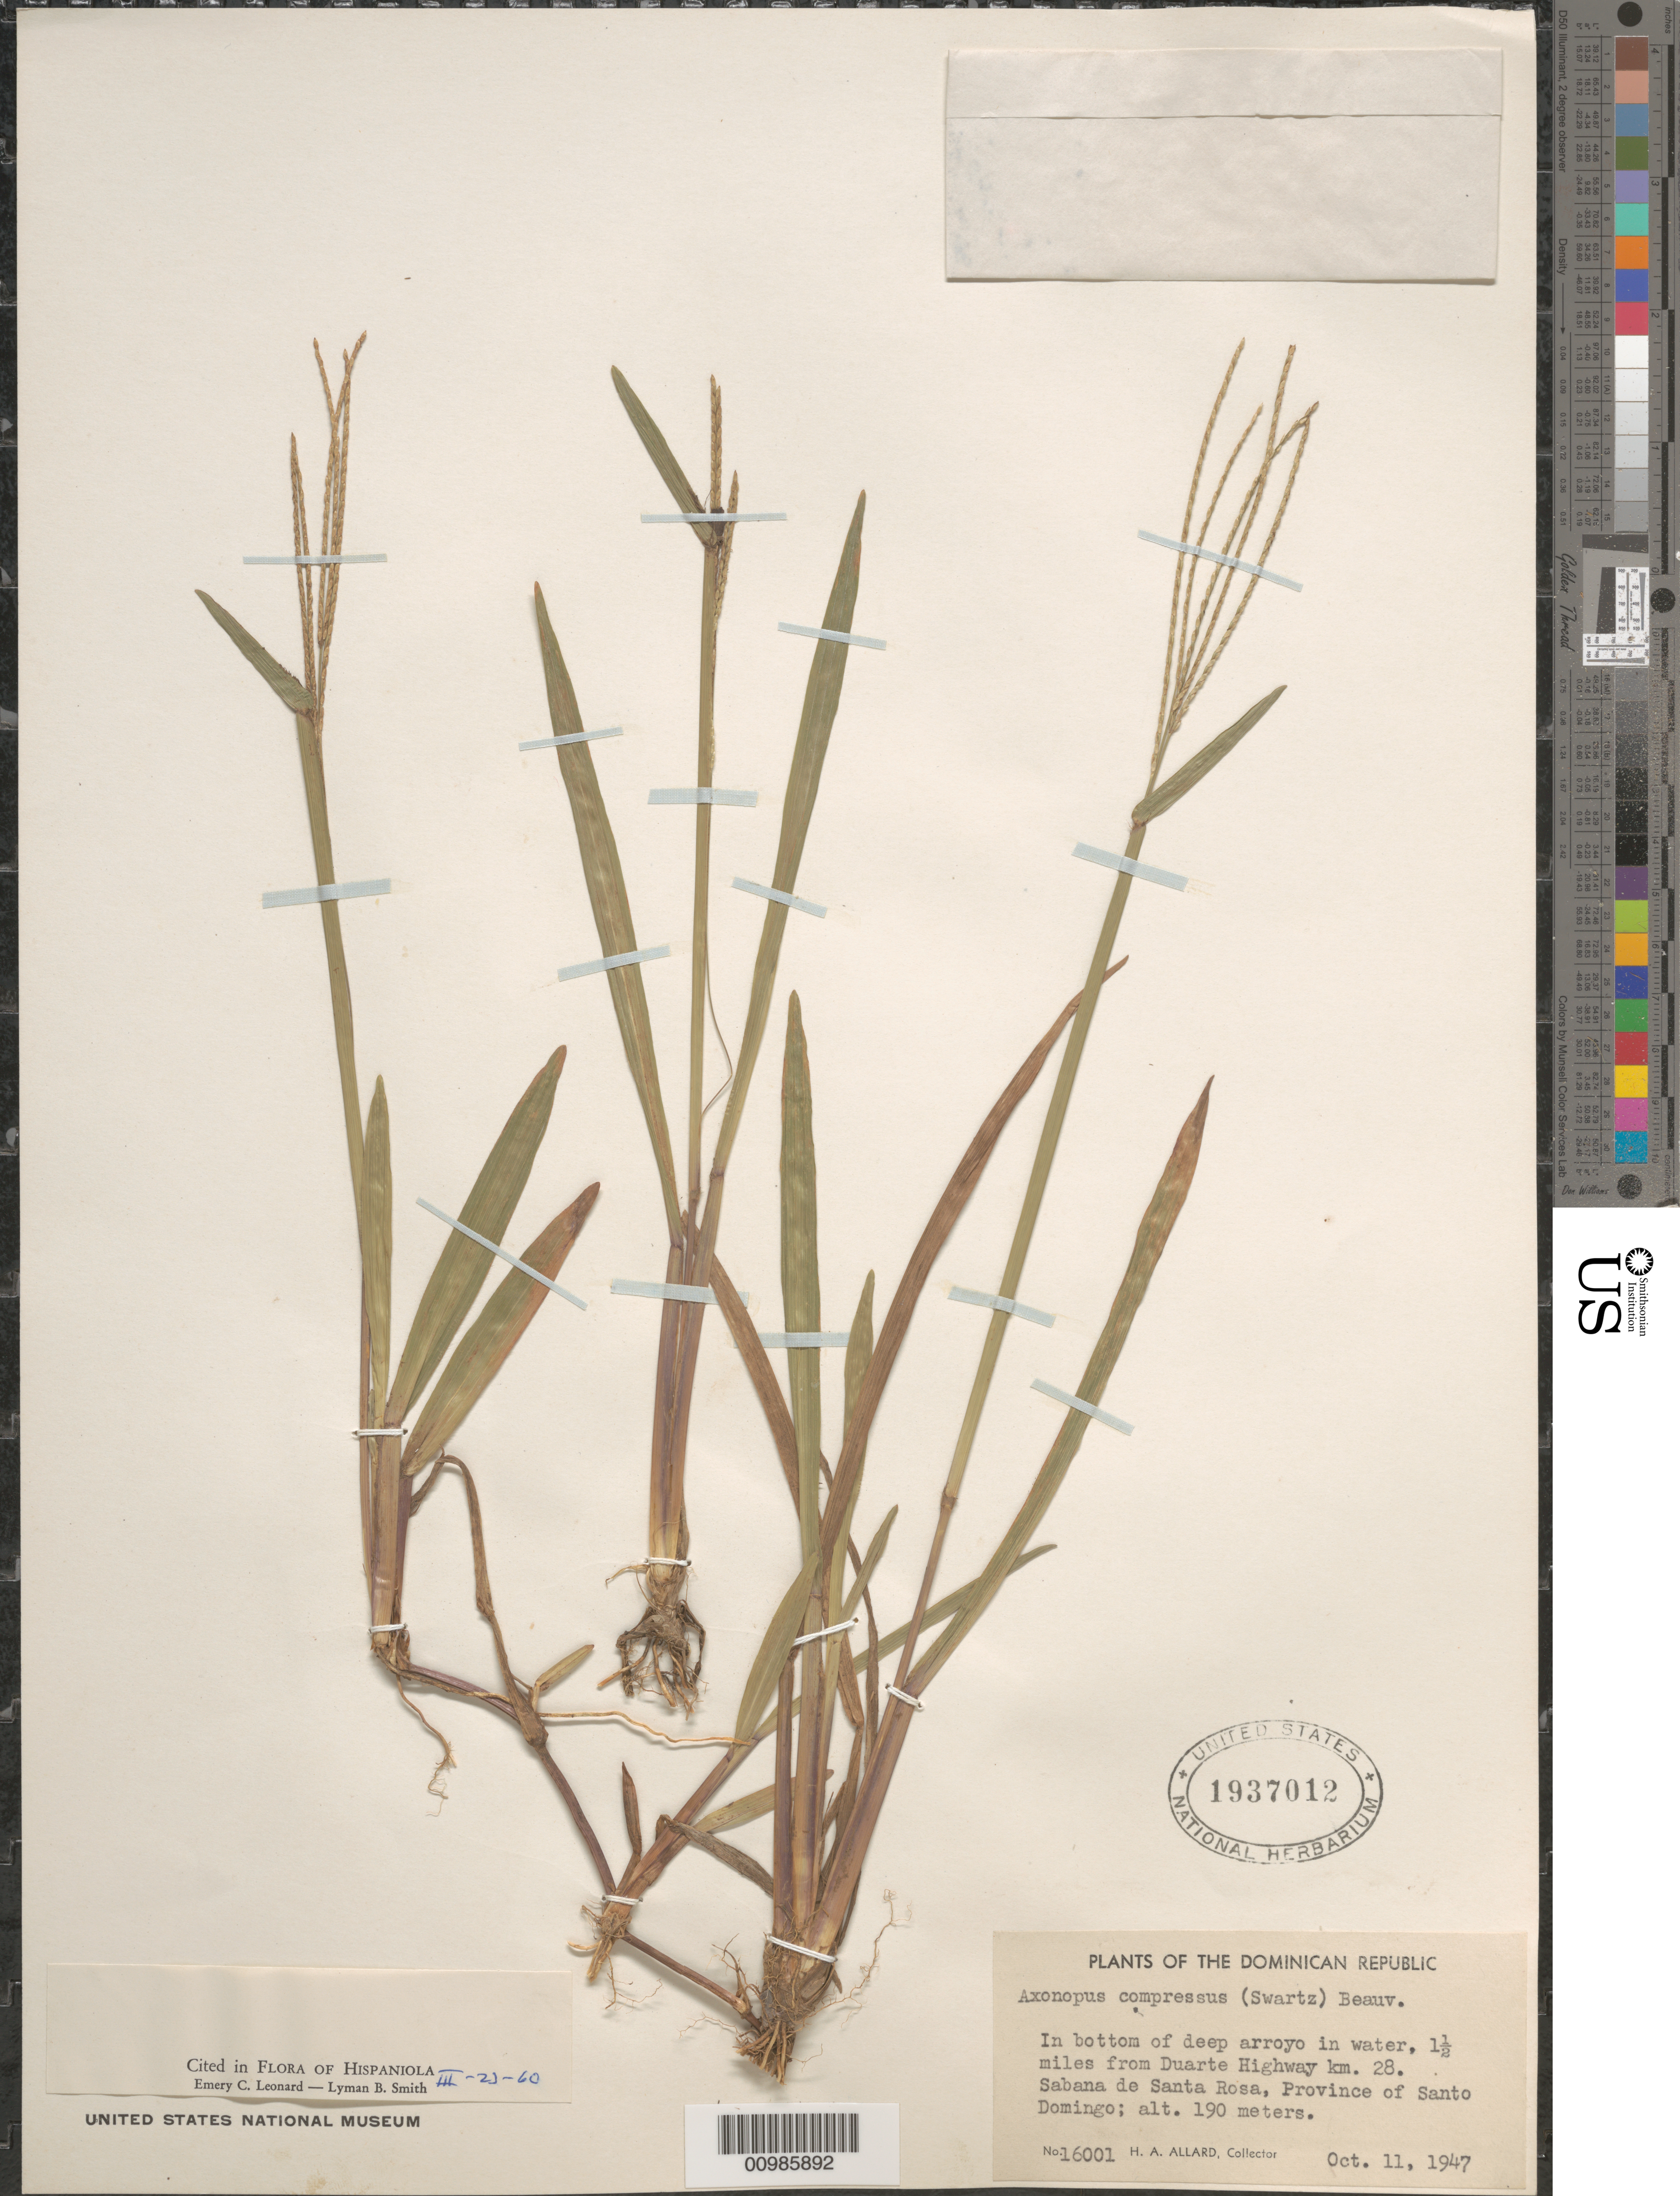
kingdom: Plantae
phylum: Tracheophyta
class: Liliopsida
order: Poales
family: Poaceae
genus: Axonopus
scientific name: Axonopus compressus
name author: (Sw.) P. Beauv.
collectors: H. A. Allard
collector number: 16001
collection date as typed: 11 Oct 1947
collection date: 1947-10-11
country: Dominican Republic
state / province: Distrito Nacional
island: Hispaniola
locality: Sabana de Santa Rosa, 1.5 miles from Duarte Highway km. 28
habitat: in bottom of deep arroyo in water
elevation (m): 190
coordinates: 0 N, 0 E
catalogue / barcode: US 1937012